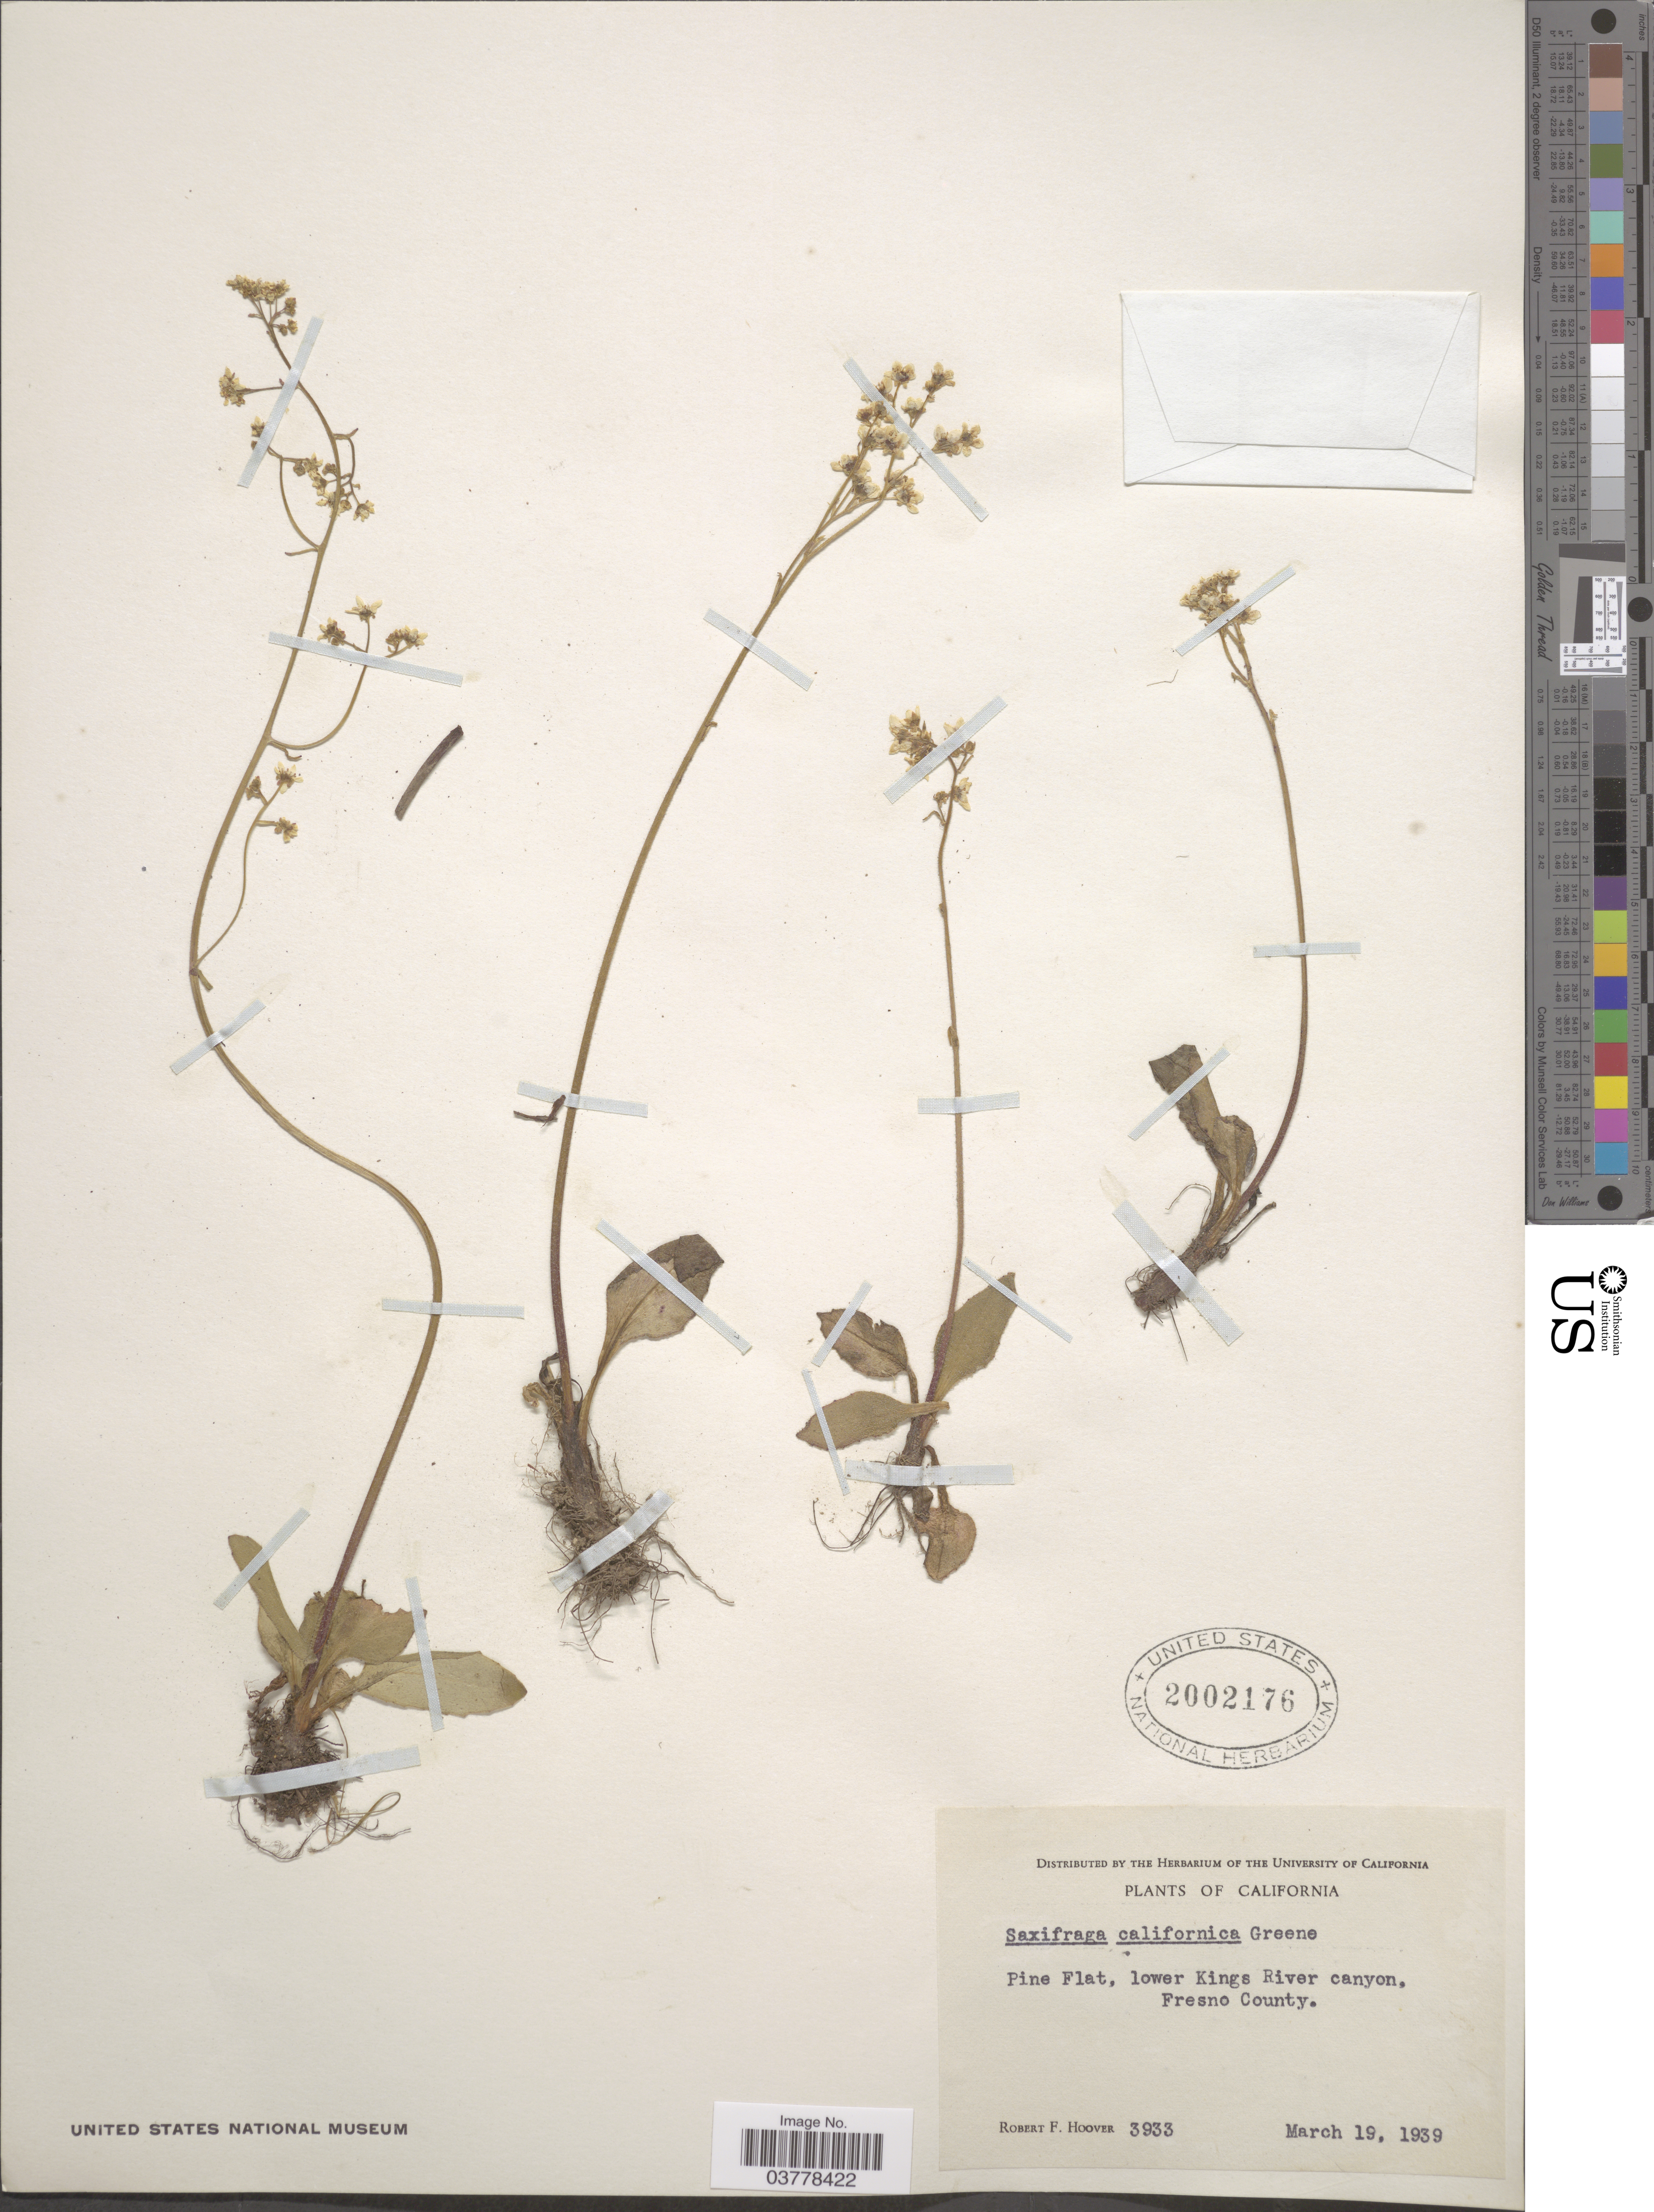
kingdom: Plantae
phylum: Tracheophyta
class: Magnoliopsida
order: Saxifragales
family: Saxifragaceae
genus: Micranthes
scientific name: Micranthes californica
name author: (Greene) Small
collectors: R. F. Hoover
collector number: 3933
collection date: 1939-03-19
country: United States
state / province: California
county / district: Fresno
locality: Pine Flat, lower Kings River canyon, Fresno County.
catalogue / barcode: US 2002176